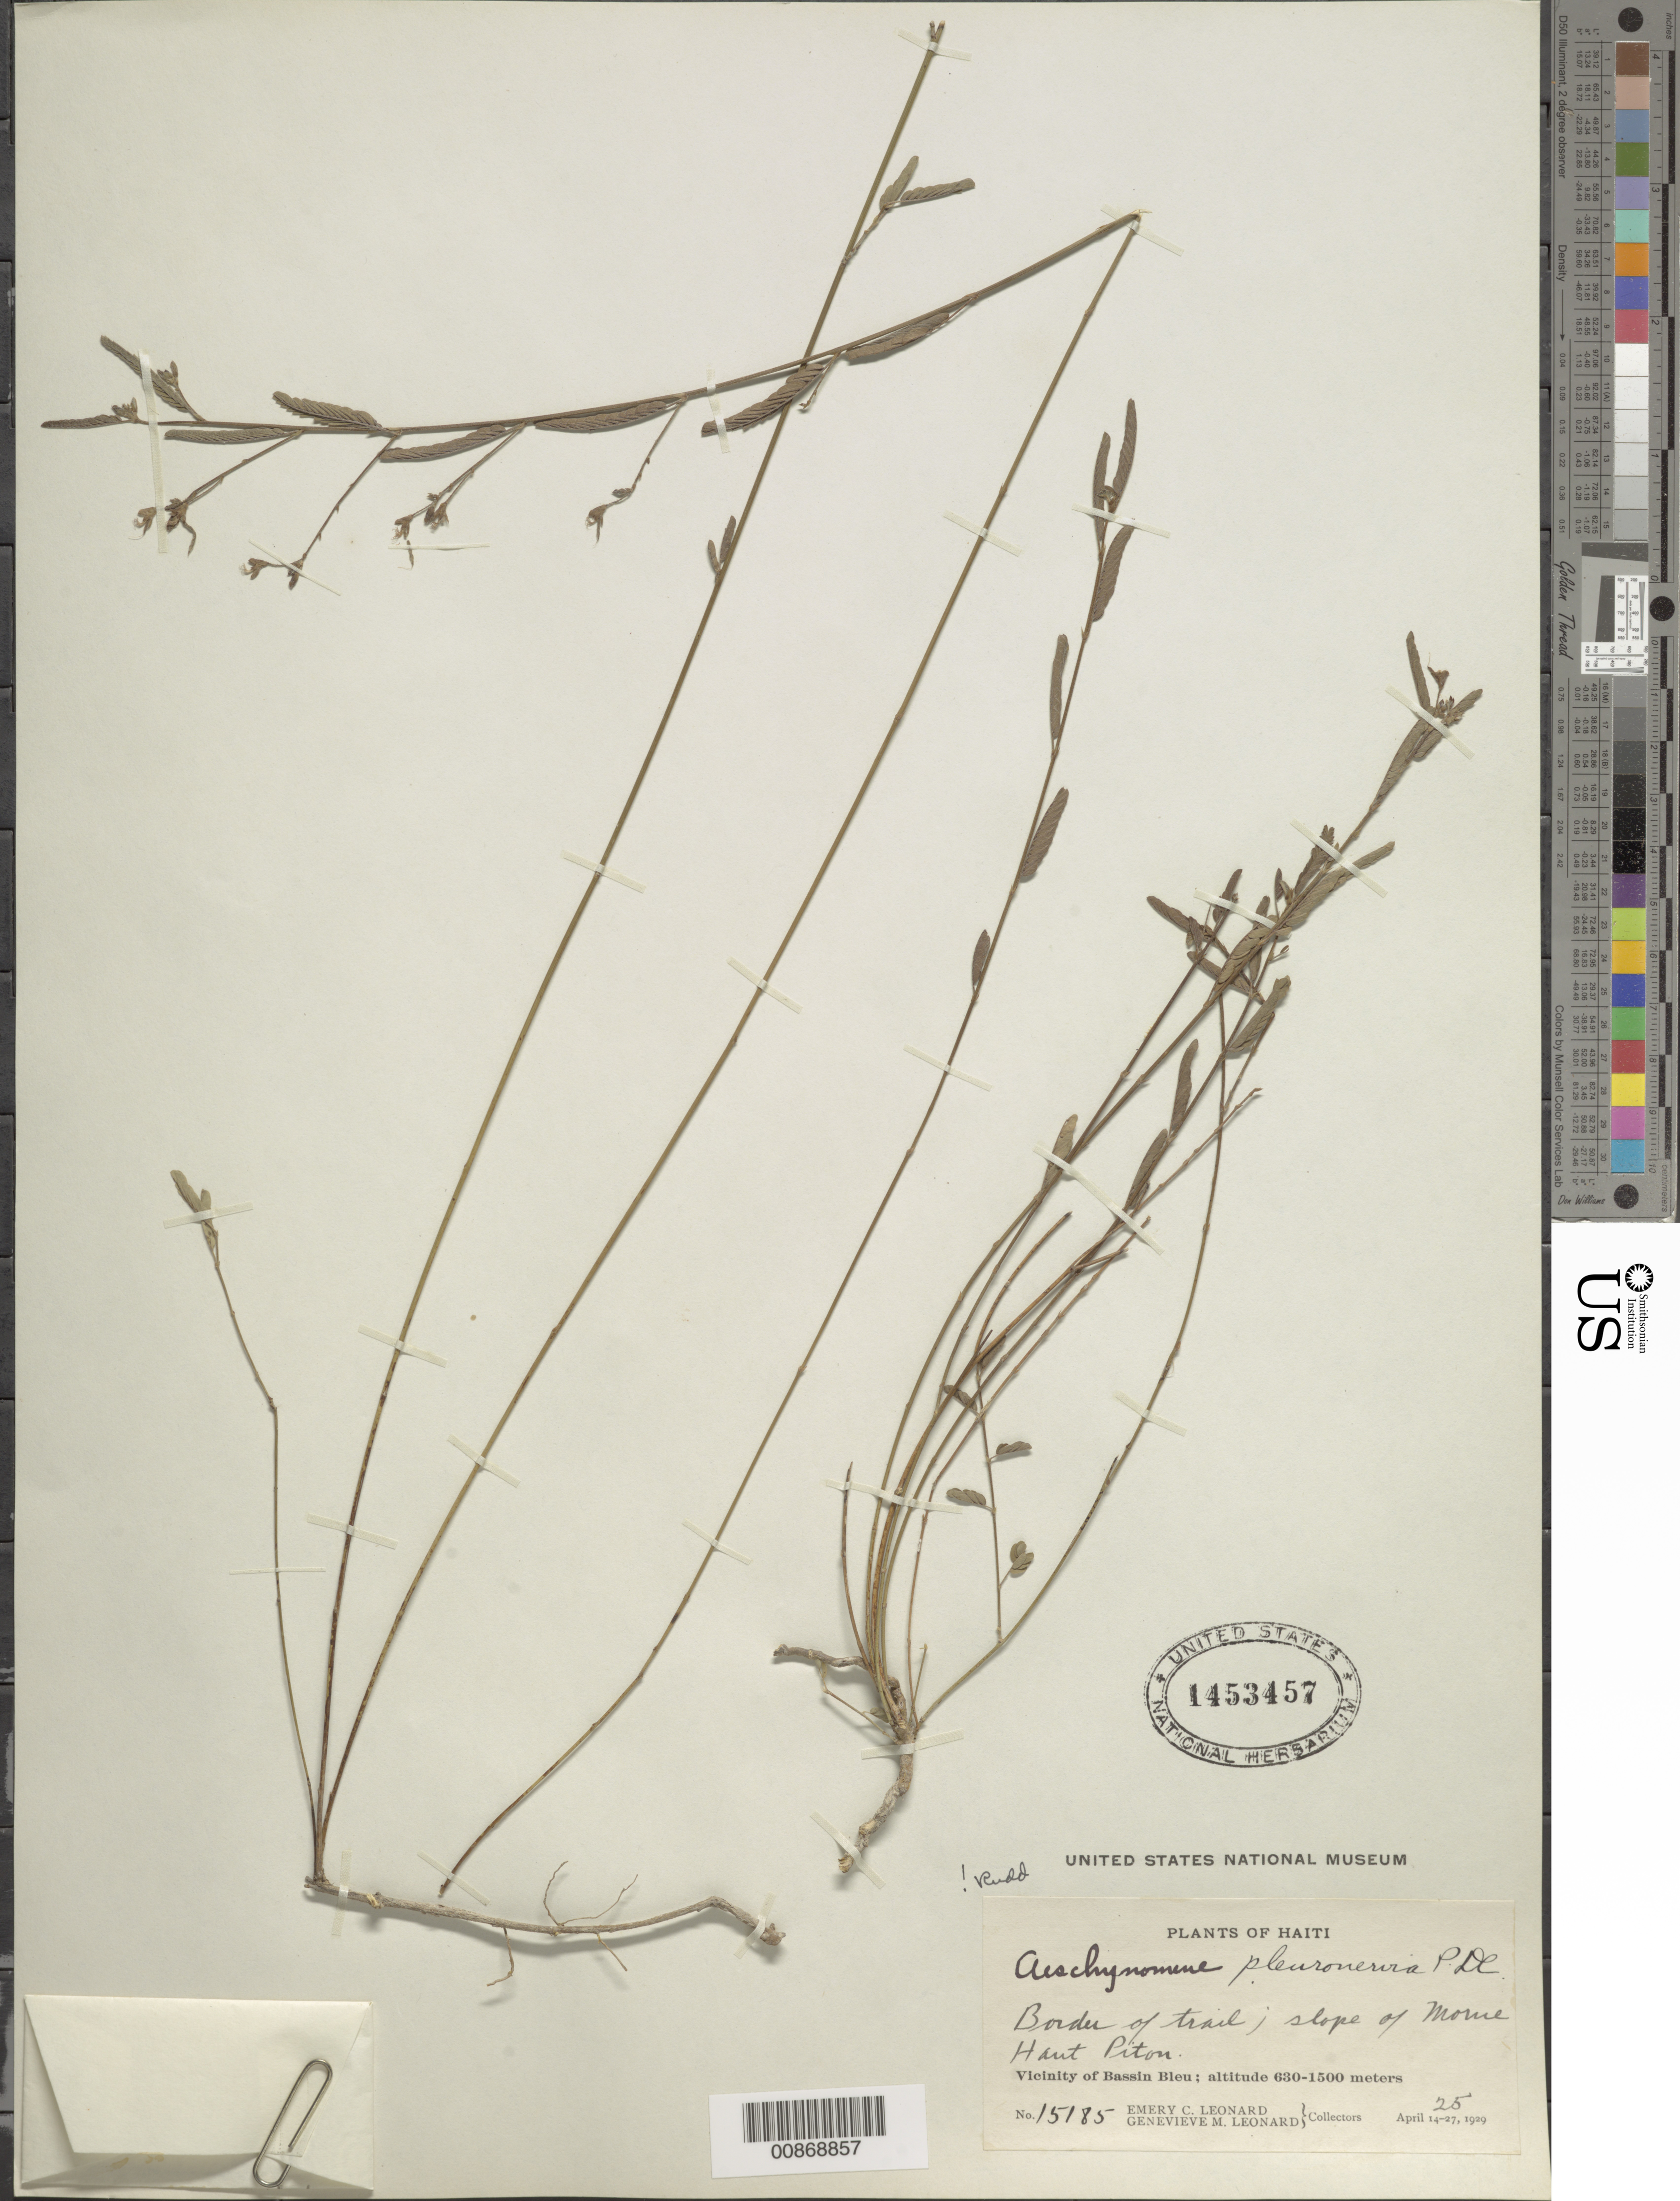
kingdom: Plantae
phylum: Tracheophyta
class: Magnoliopsida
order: Fabales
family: Fabaceae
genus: Aeschynomene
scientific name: Aeschynomene pleuronervia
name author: DC.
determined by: Rudd, V. E.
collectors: E. C. Leonard & G. M. Leonard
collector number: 15185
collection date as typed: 25 Apr 1929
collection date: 1929-04-25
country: Haiti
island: Hispaniola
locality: Vicinity of Bassin Bleu. Slope of Morne Haut Piton.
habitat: Border of trail.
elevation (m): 630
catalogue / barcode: US 1453457